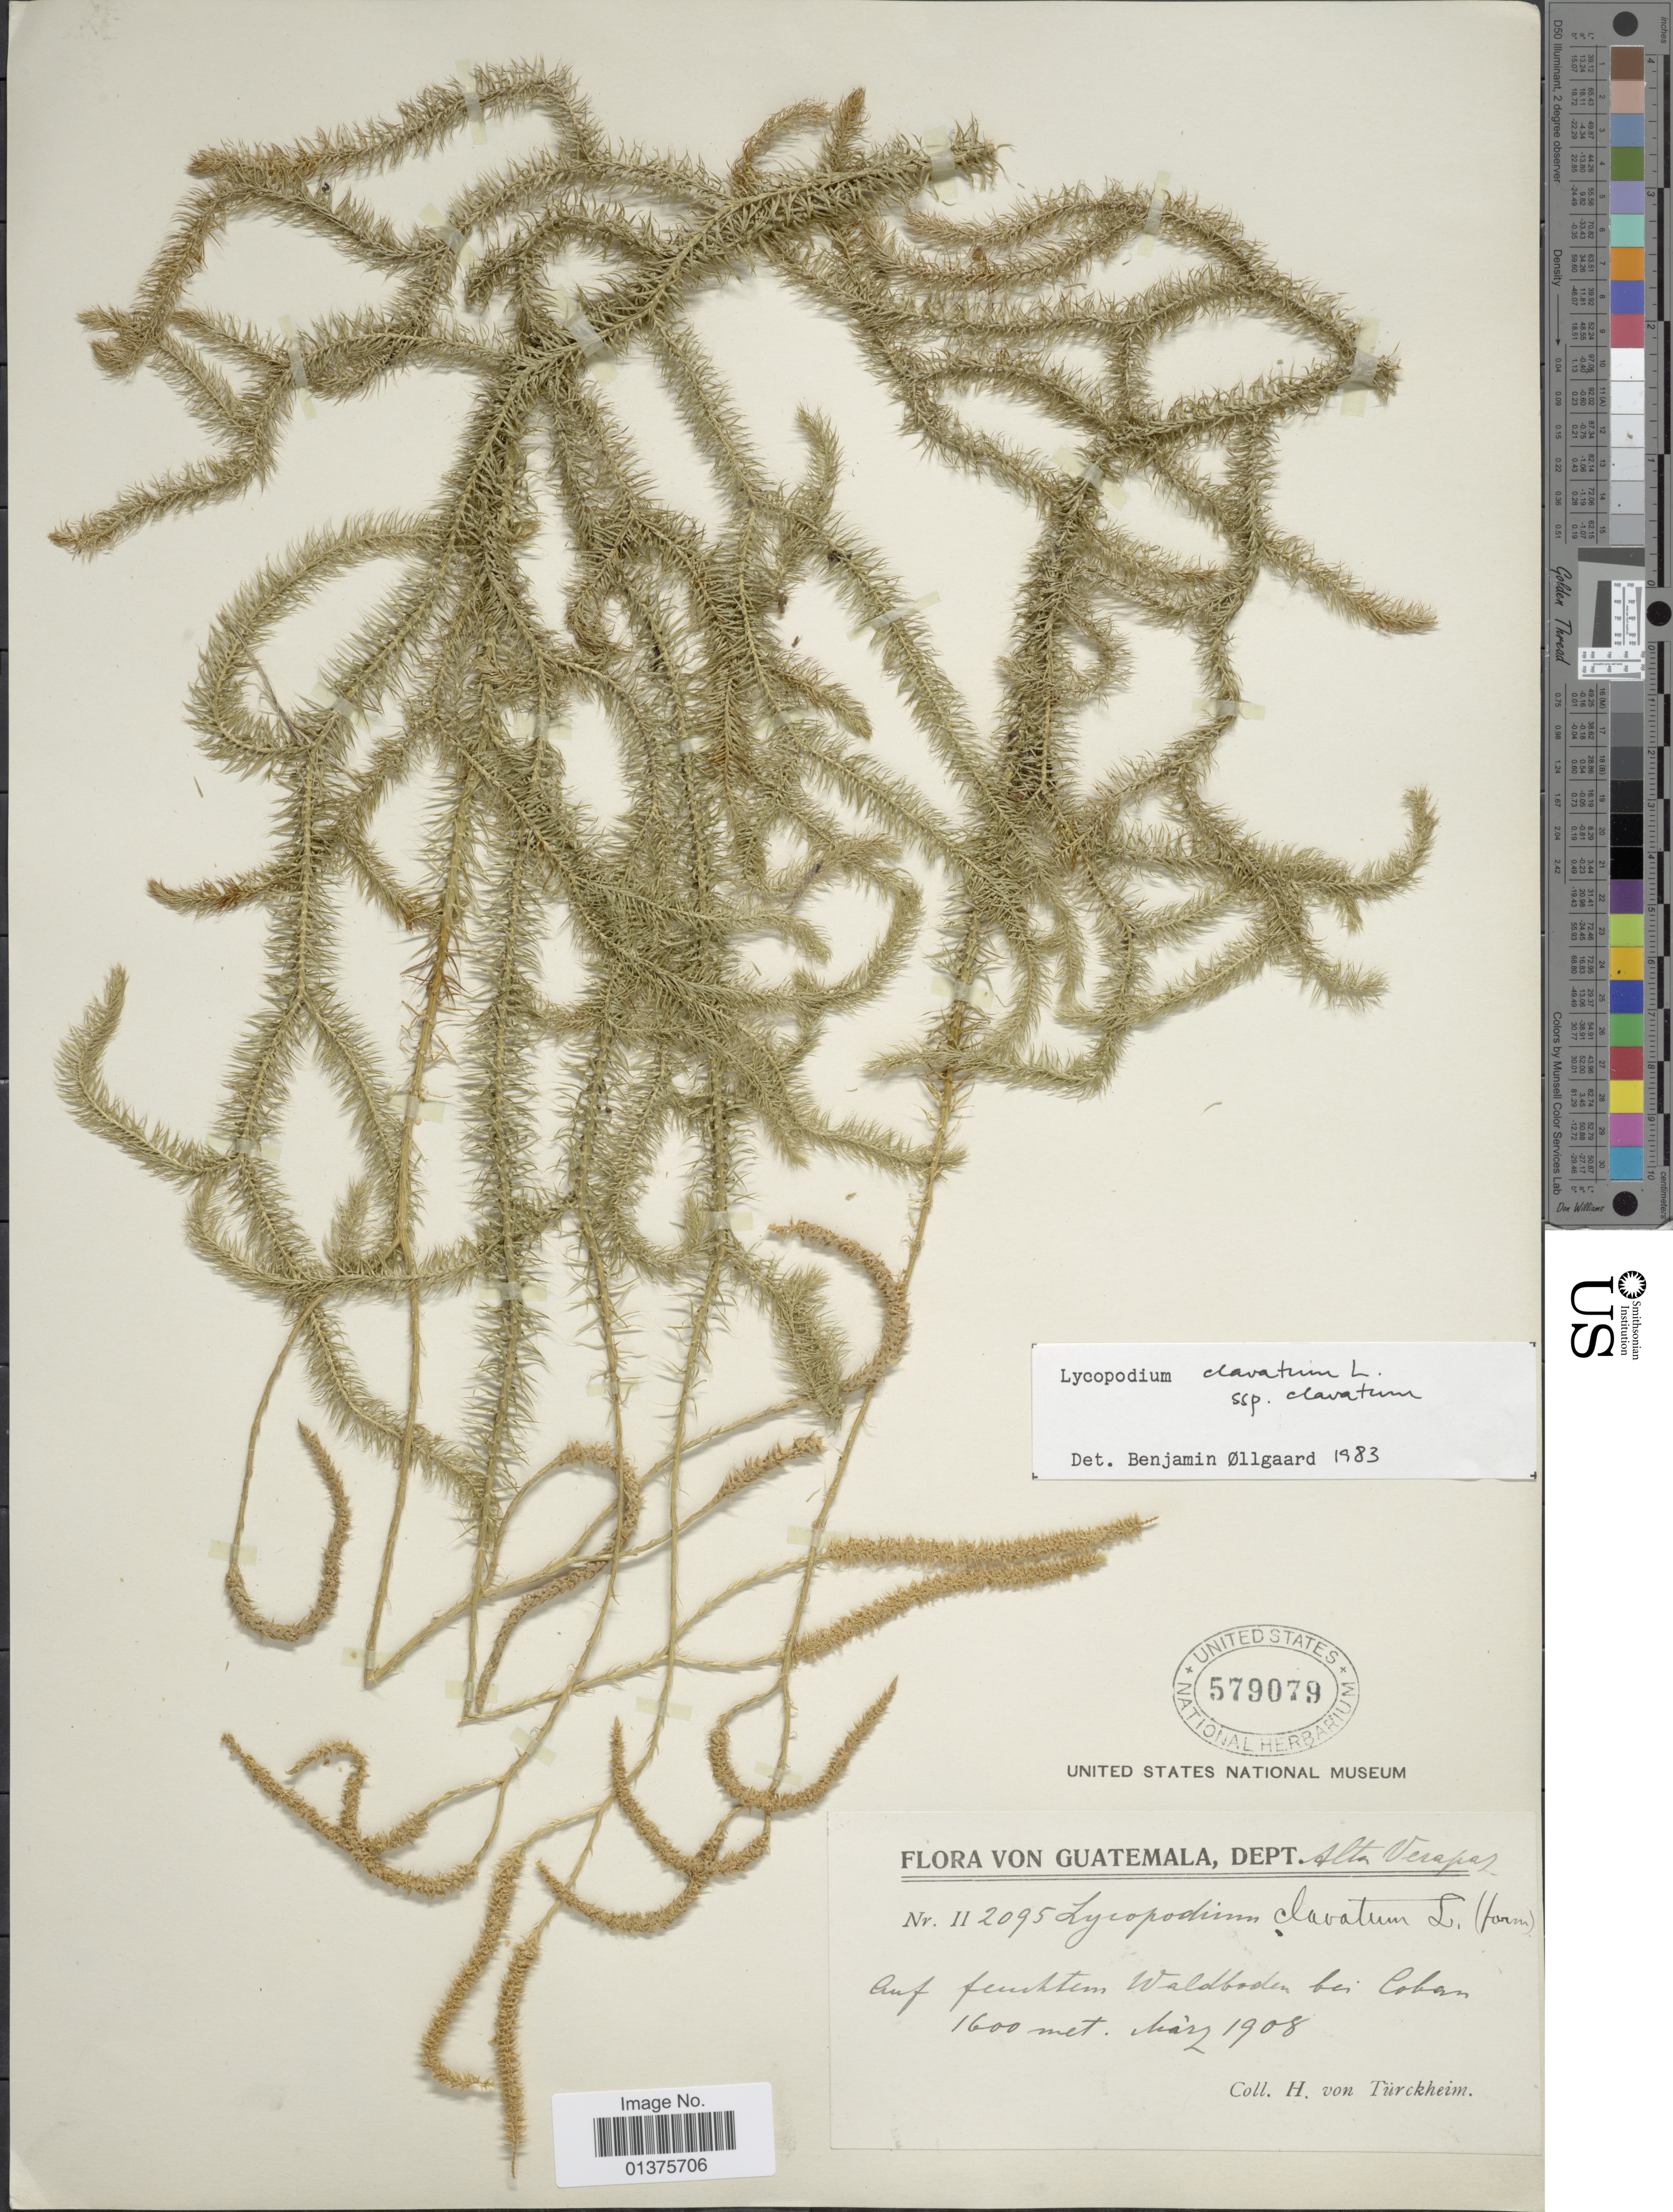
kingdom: Plantae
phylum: Tracheophyta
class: Lycopodiopsida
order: Lycopodiales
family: Lycopodiaceae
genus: Lycopodium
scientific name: Lycopodium clavatum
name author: L.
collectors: H. von Türckheim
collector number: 112095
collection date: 1908-03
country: Guatemala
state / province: Alta Verapaz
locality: Auf feuchten waldboden bei Cobán [on damp forest floor at Cobán]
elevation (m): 1600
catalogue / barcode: US 579079